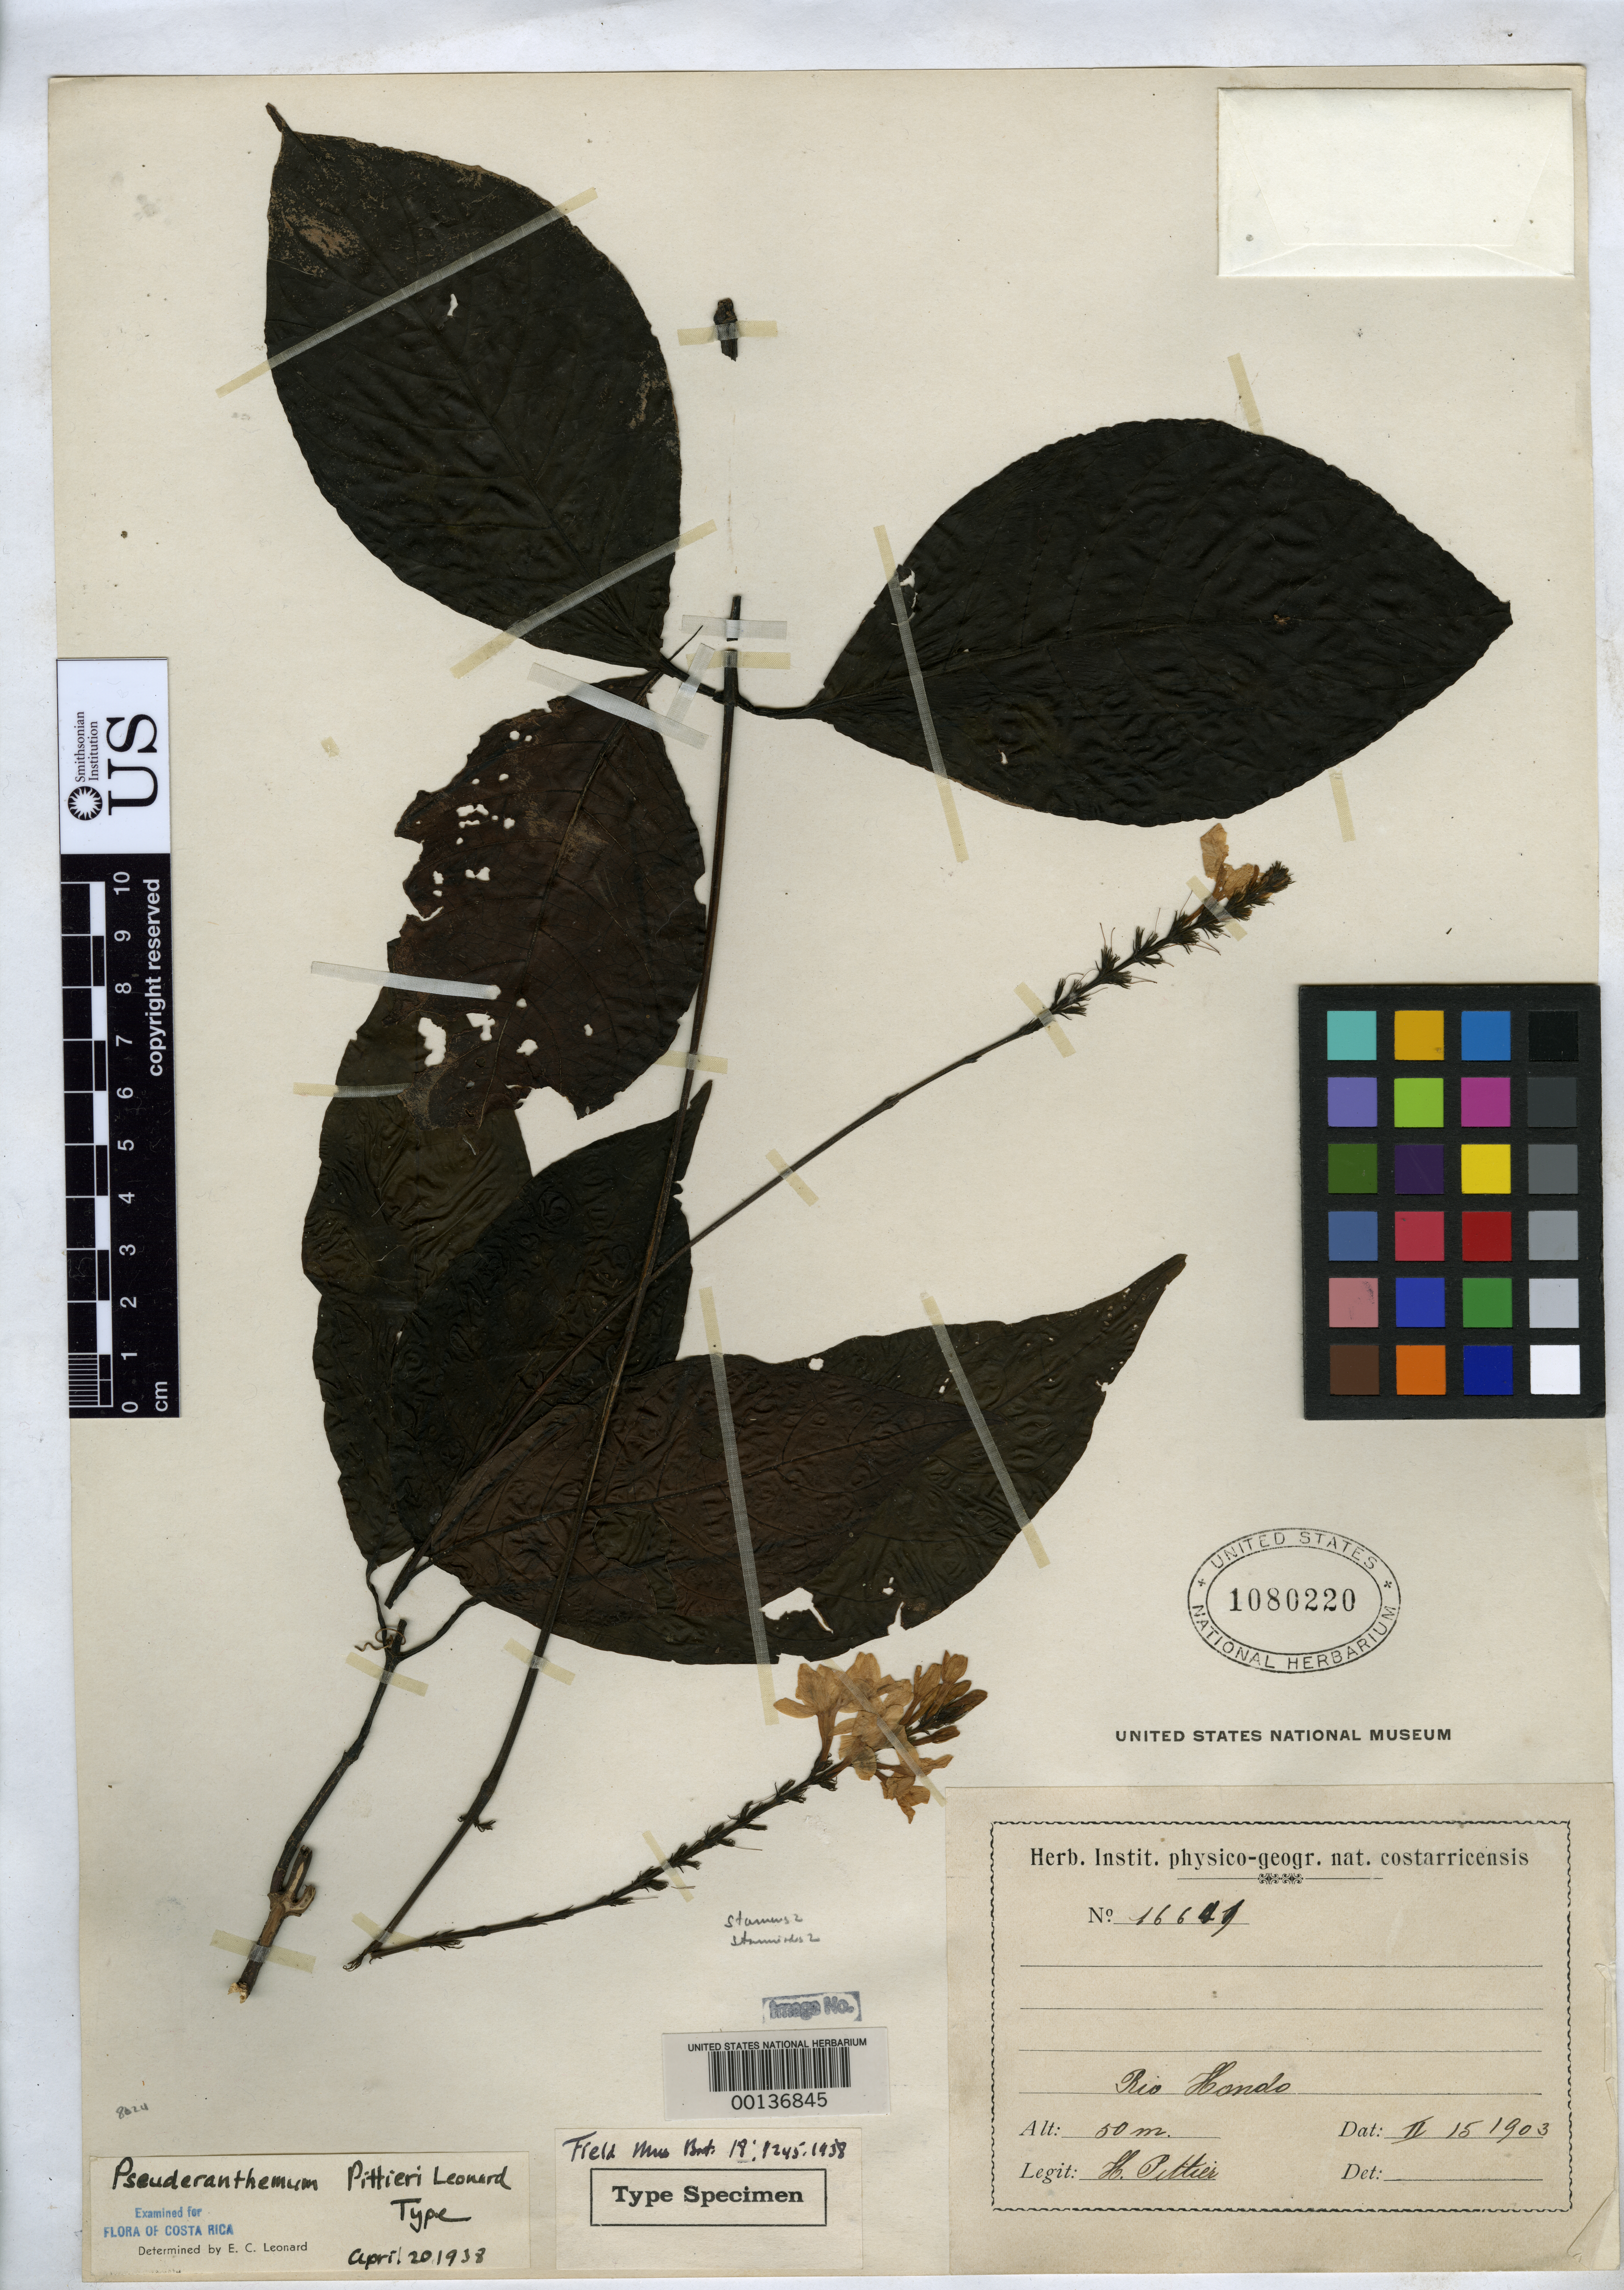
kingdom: Plantae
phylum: Tracheophyta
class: Magnoliopsida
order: Lamiales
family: Acanthaceae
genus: Pseuderanthemum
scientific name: Pseuderanthemum pittieri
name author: Leonard in Standl.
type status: Holotype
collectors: H. F. Pittier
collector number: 16641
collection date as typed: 15 Feb 1903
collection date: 1903-02-15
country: Costa Rica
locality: Rio Hondo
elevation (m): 50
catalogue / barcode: US 1080220